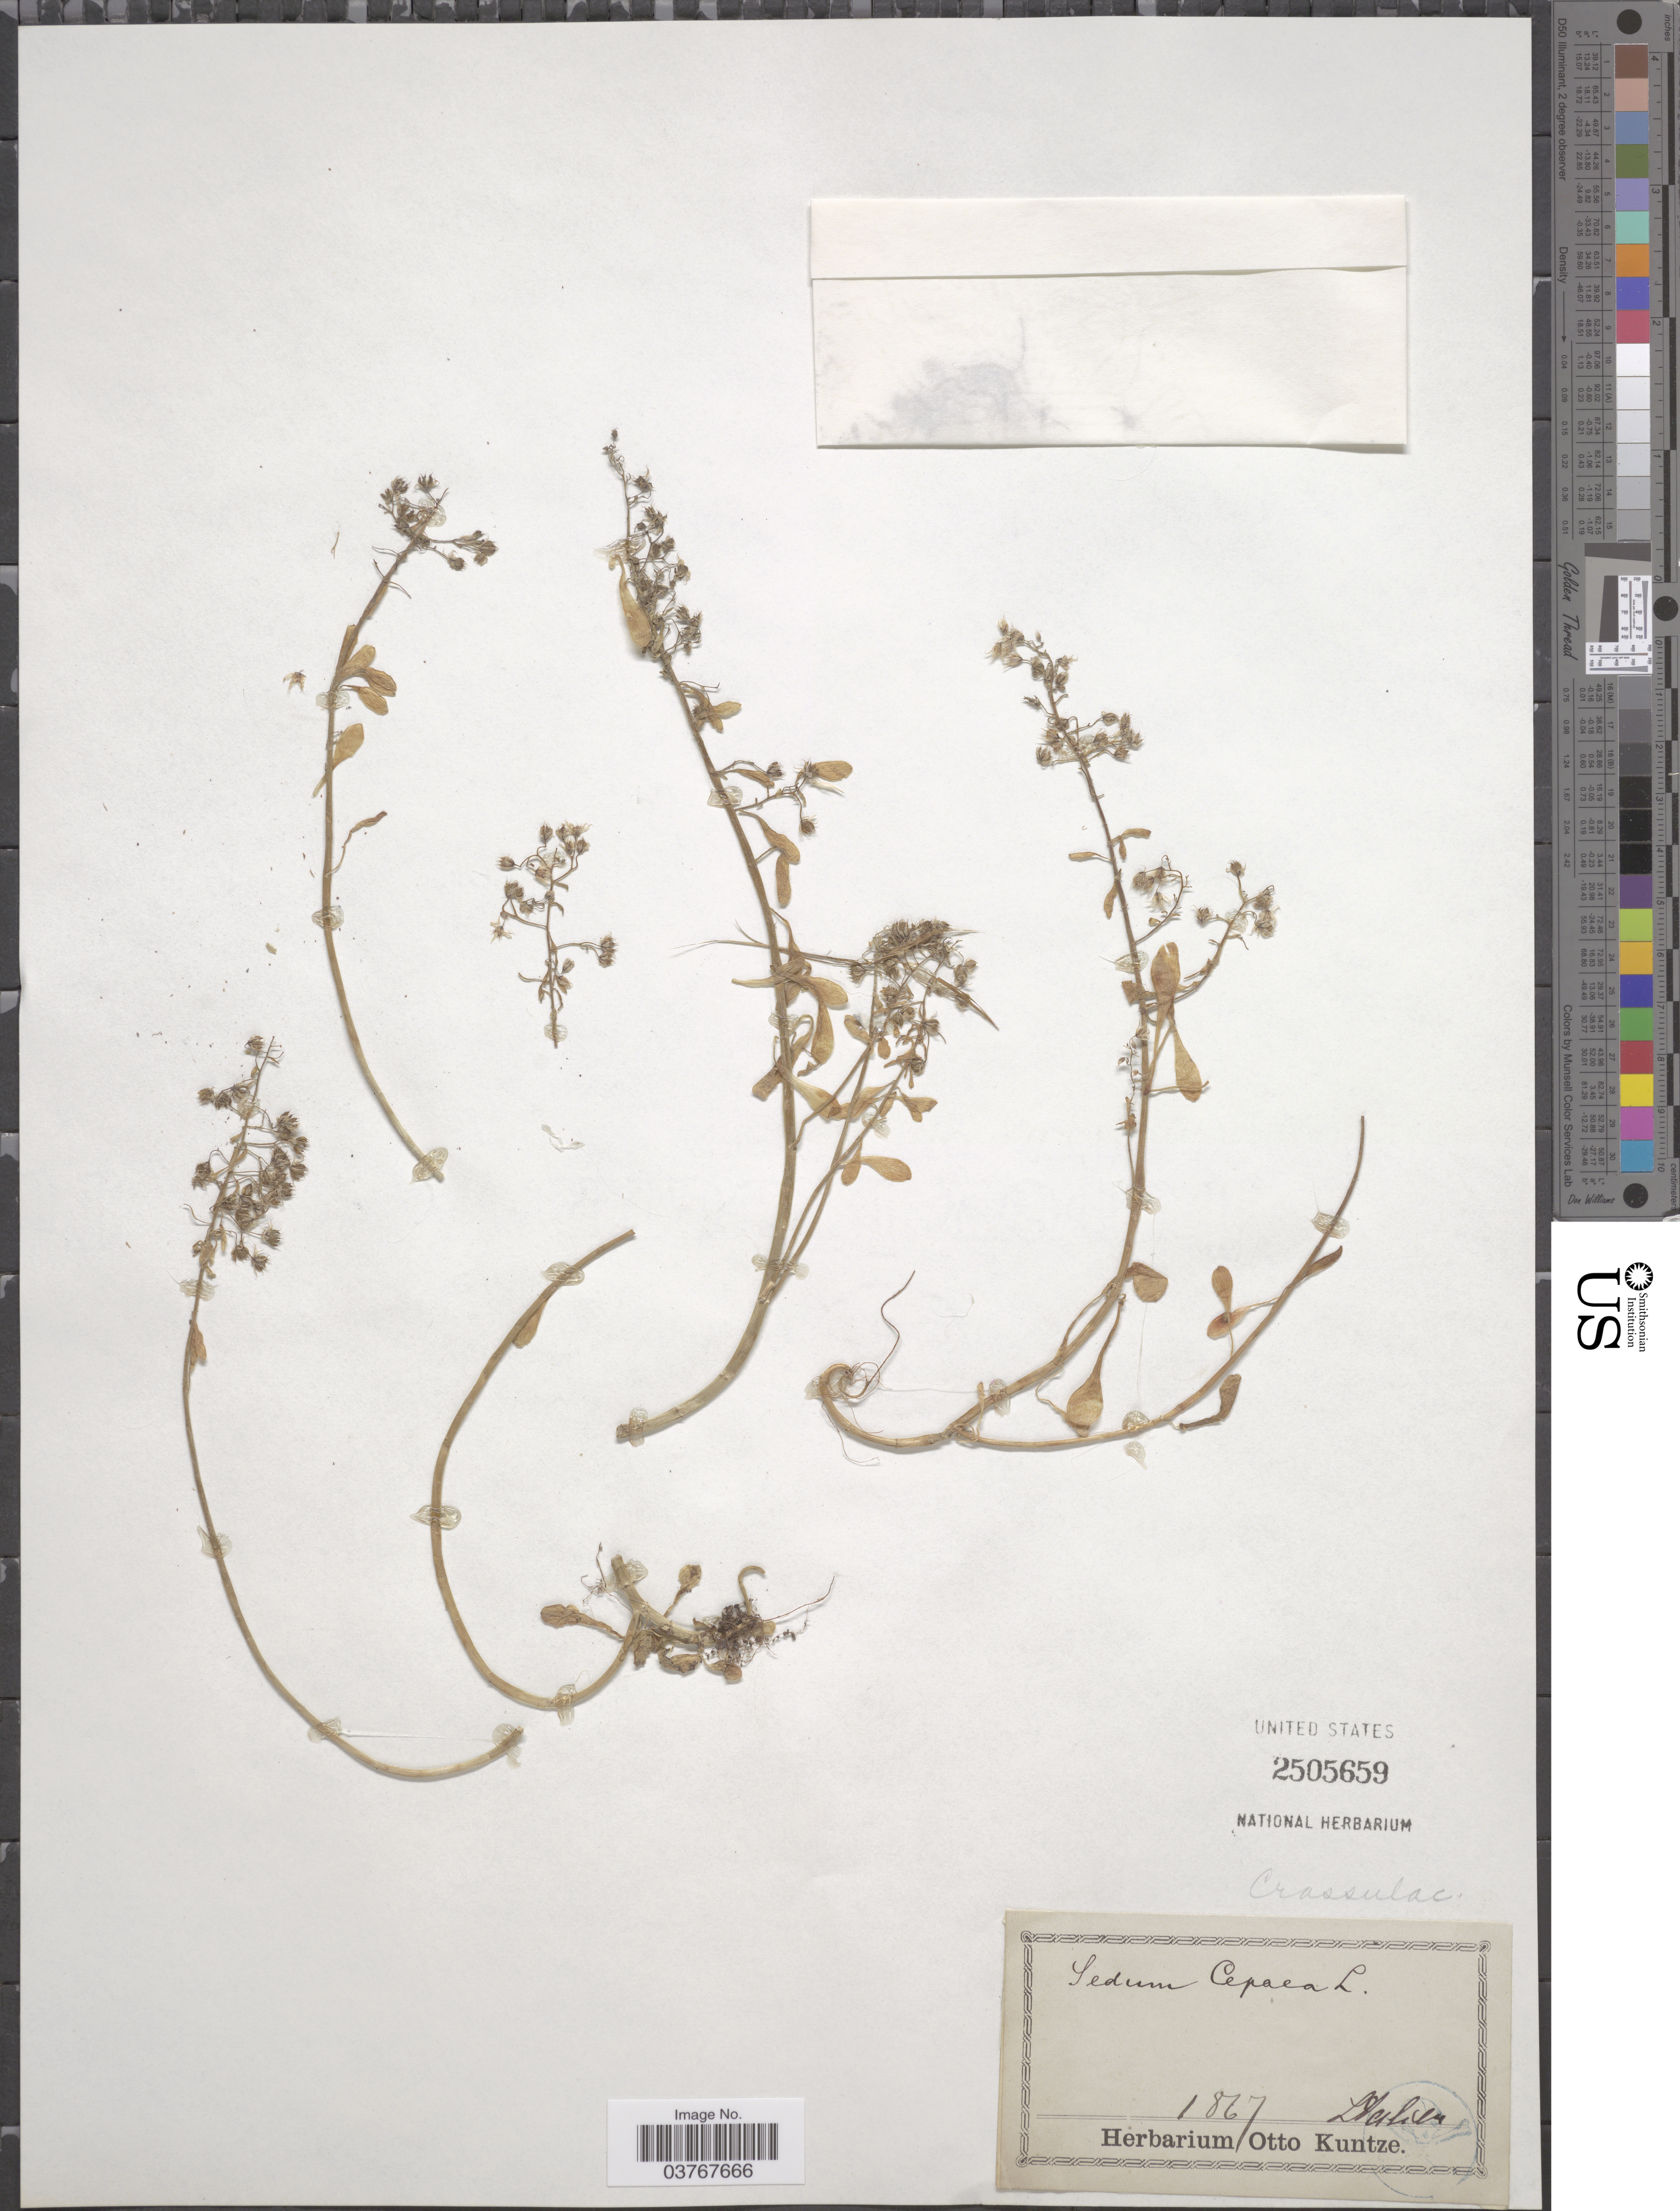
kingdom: Plantae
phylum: Tracheophyta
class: Magnoliopsida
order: Saxifragales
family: Crassulaceae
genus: Sedum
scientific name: Sedum cepaea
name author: L.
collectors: ex herb. Otto Kuntze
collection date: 1867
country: Italy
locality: Italien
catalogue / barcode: US 2505659